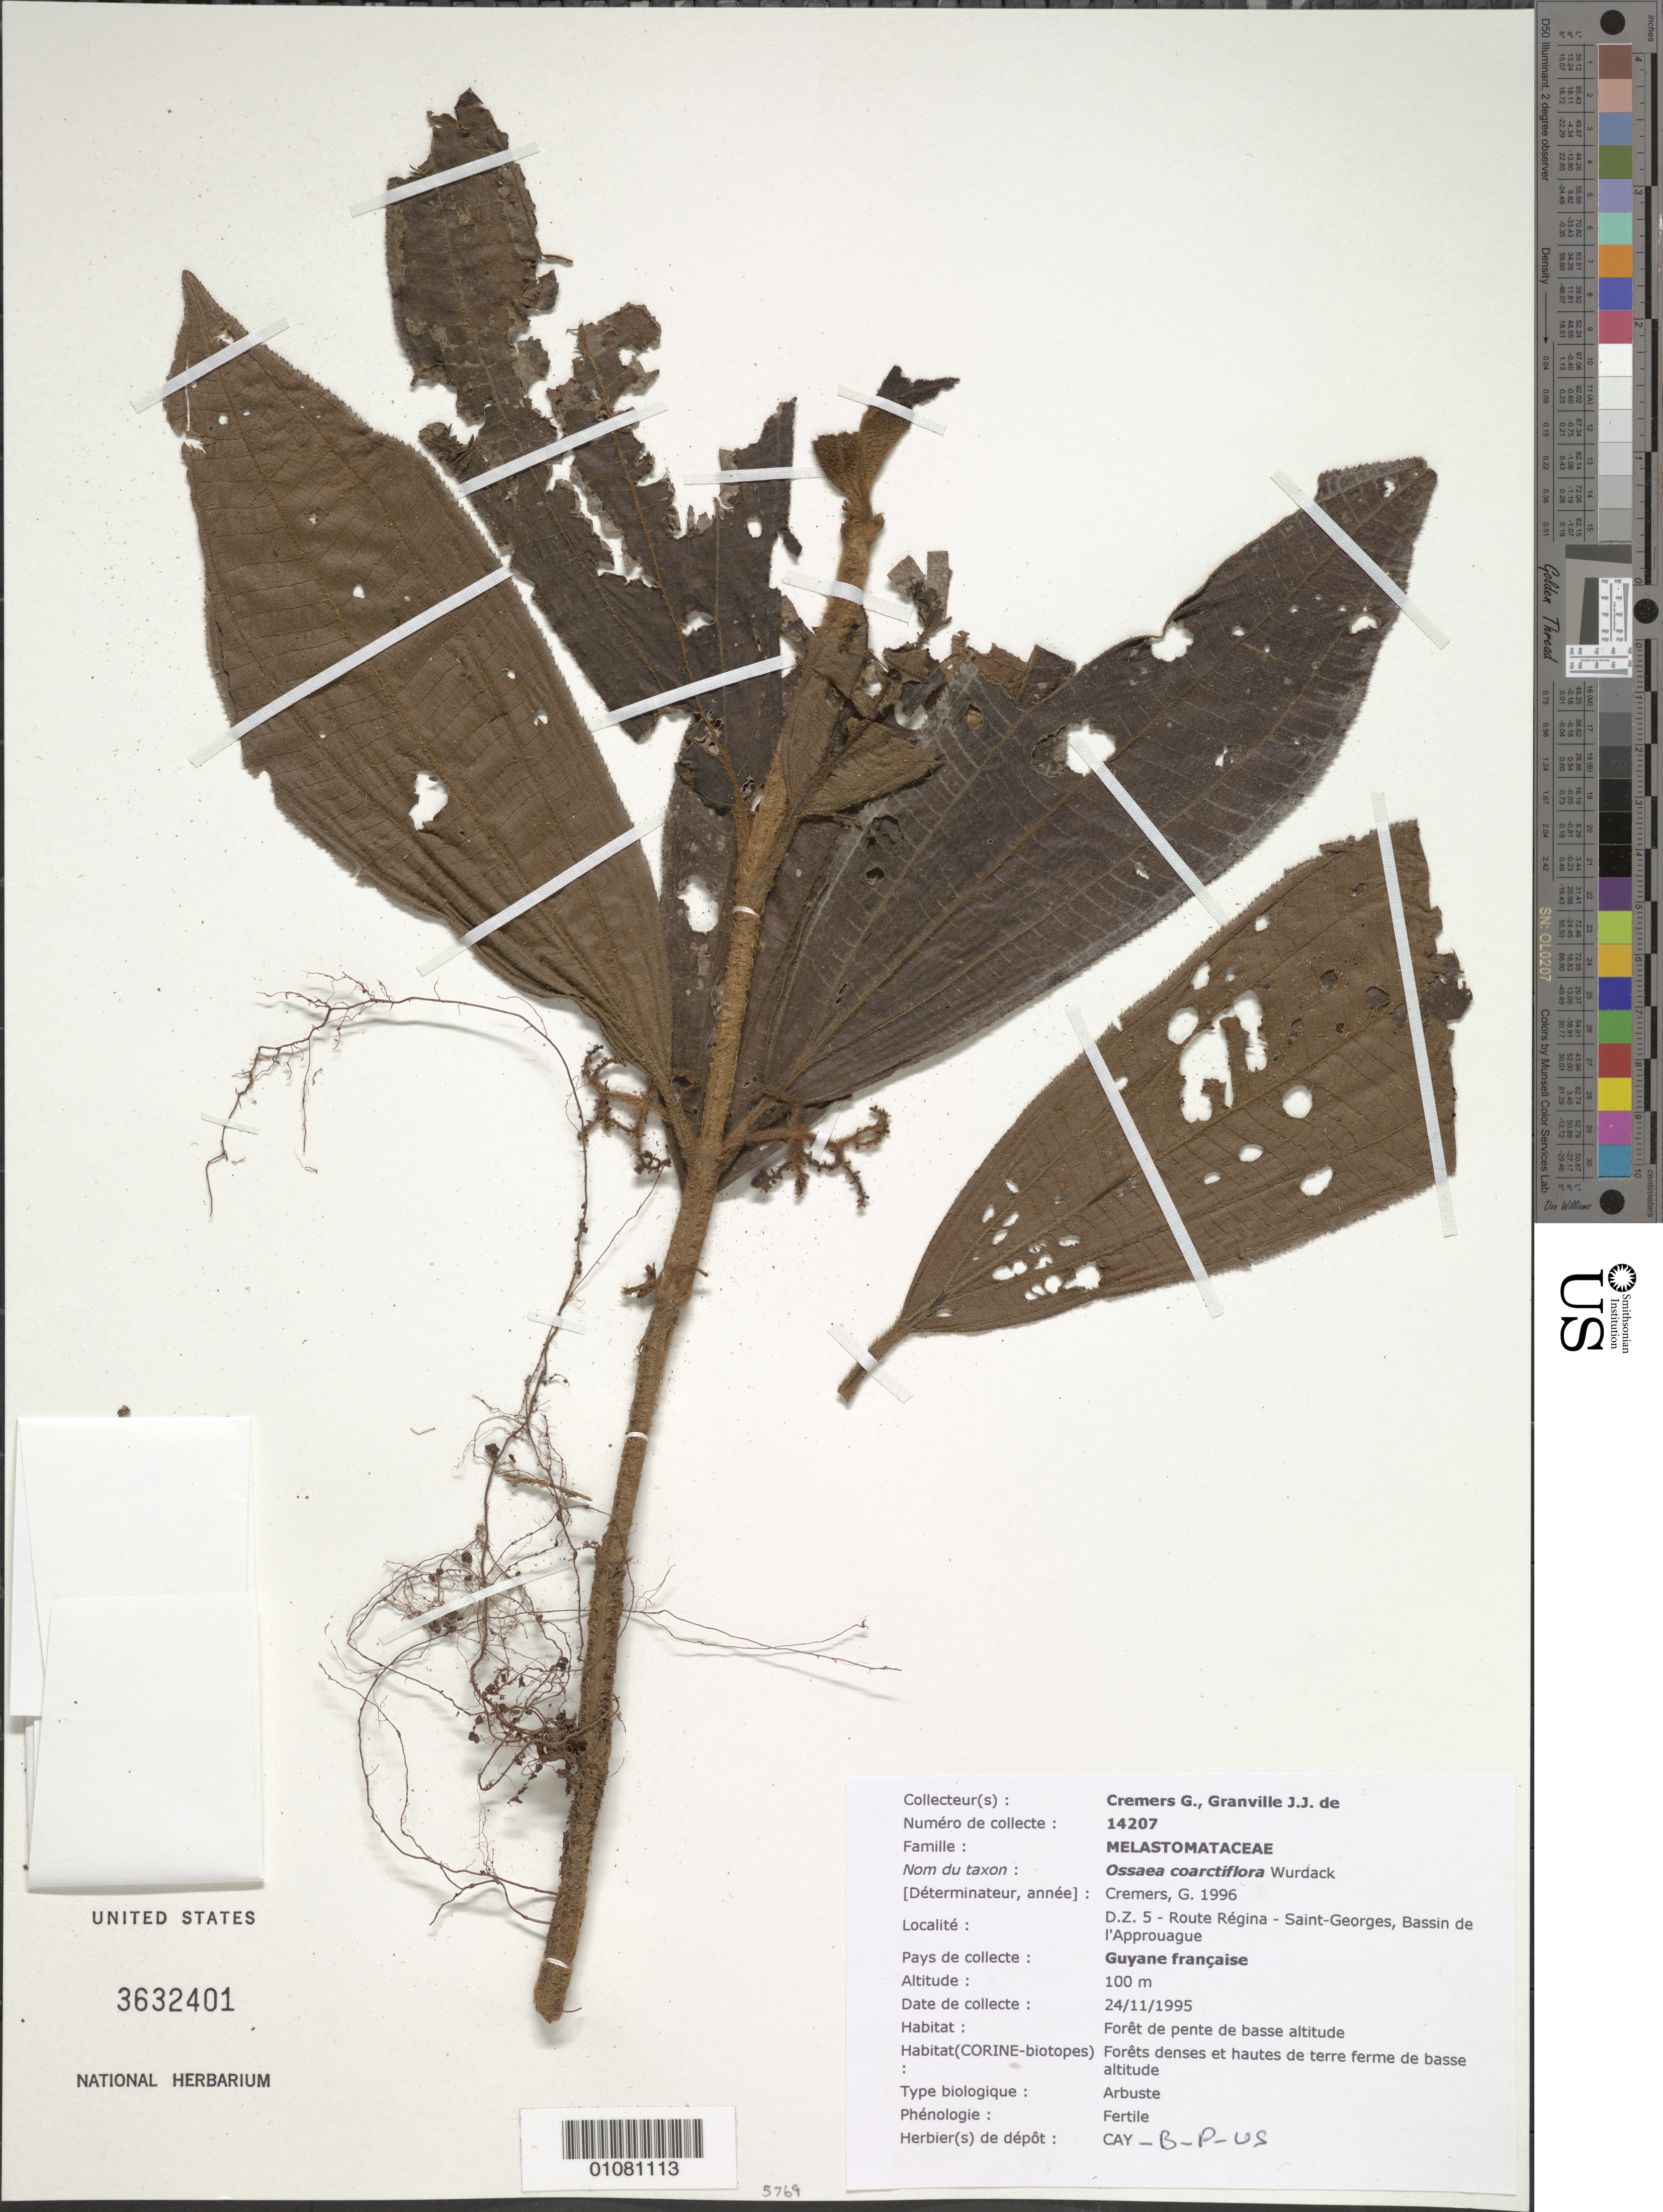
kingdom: Plantae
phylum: Tracheophyta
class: Magnoliopsida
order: Myrtales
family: Melastomataceae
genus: Ossaea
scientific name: Ossaea coarctiflora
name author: Wurdack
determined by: Cremers, Georges A.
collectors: G. Cremers & J.-J. de Granville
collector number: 14207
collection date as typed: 24-Nov-95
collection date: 1995-11-24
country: French Guiana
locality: D.Z.5 Route Regina- Saint-Georges, Bassin de l'Approuague.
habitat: Foret de pente de basse altitude. Forets denses et hautes de terre ferme de basse altitude.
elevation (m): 100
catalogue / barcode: US 3632401